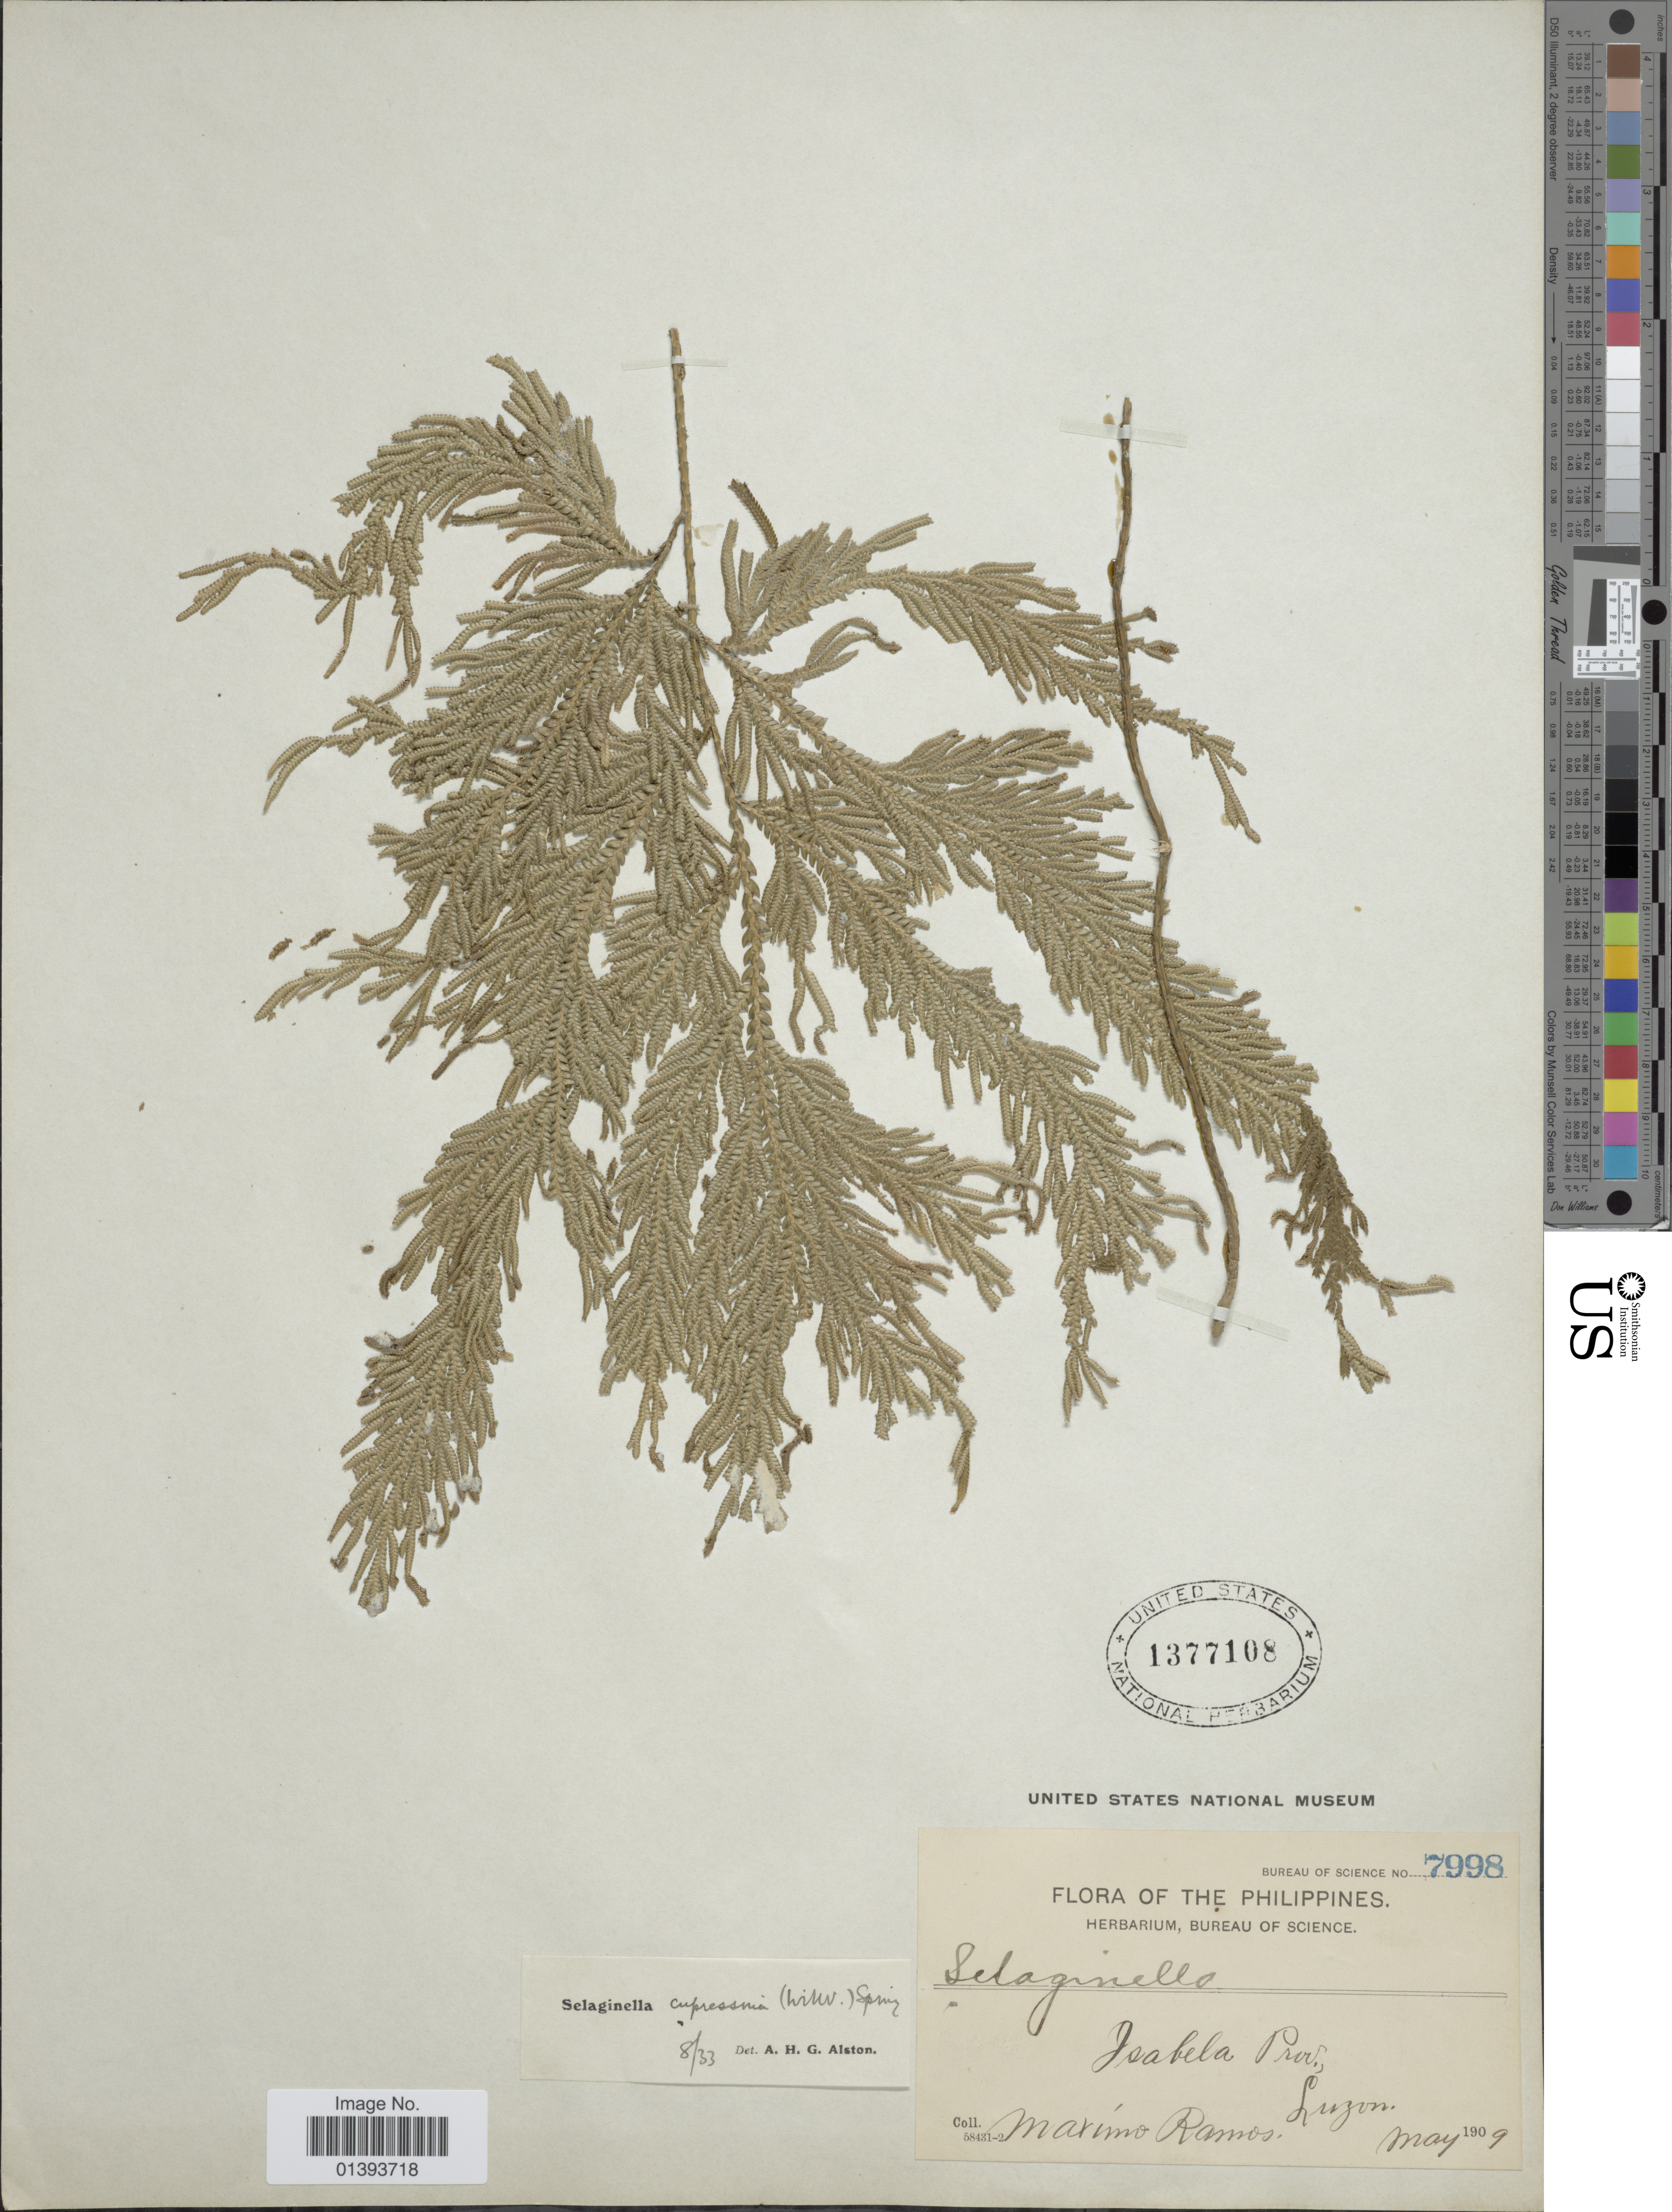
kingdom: Plantae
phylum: Tracheophyta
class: Lycopodiopsida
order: Selaginellales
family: Selaginellaceae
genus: Selaginella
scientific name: Selaginella cupressina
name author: (Willd.) Spring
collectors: M. Ramos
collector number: Bureau of Science 7998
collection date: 1909-05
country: Philippines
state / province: Central Luzon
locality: Isabela Prov. Luzon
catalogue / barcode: US 1377108